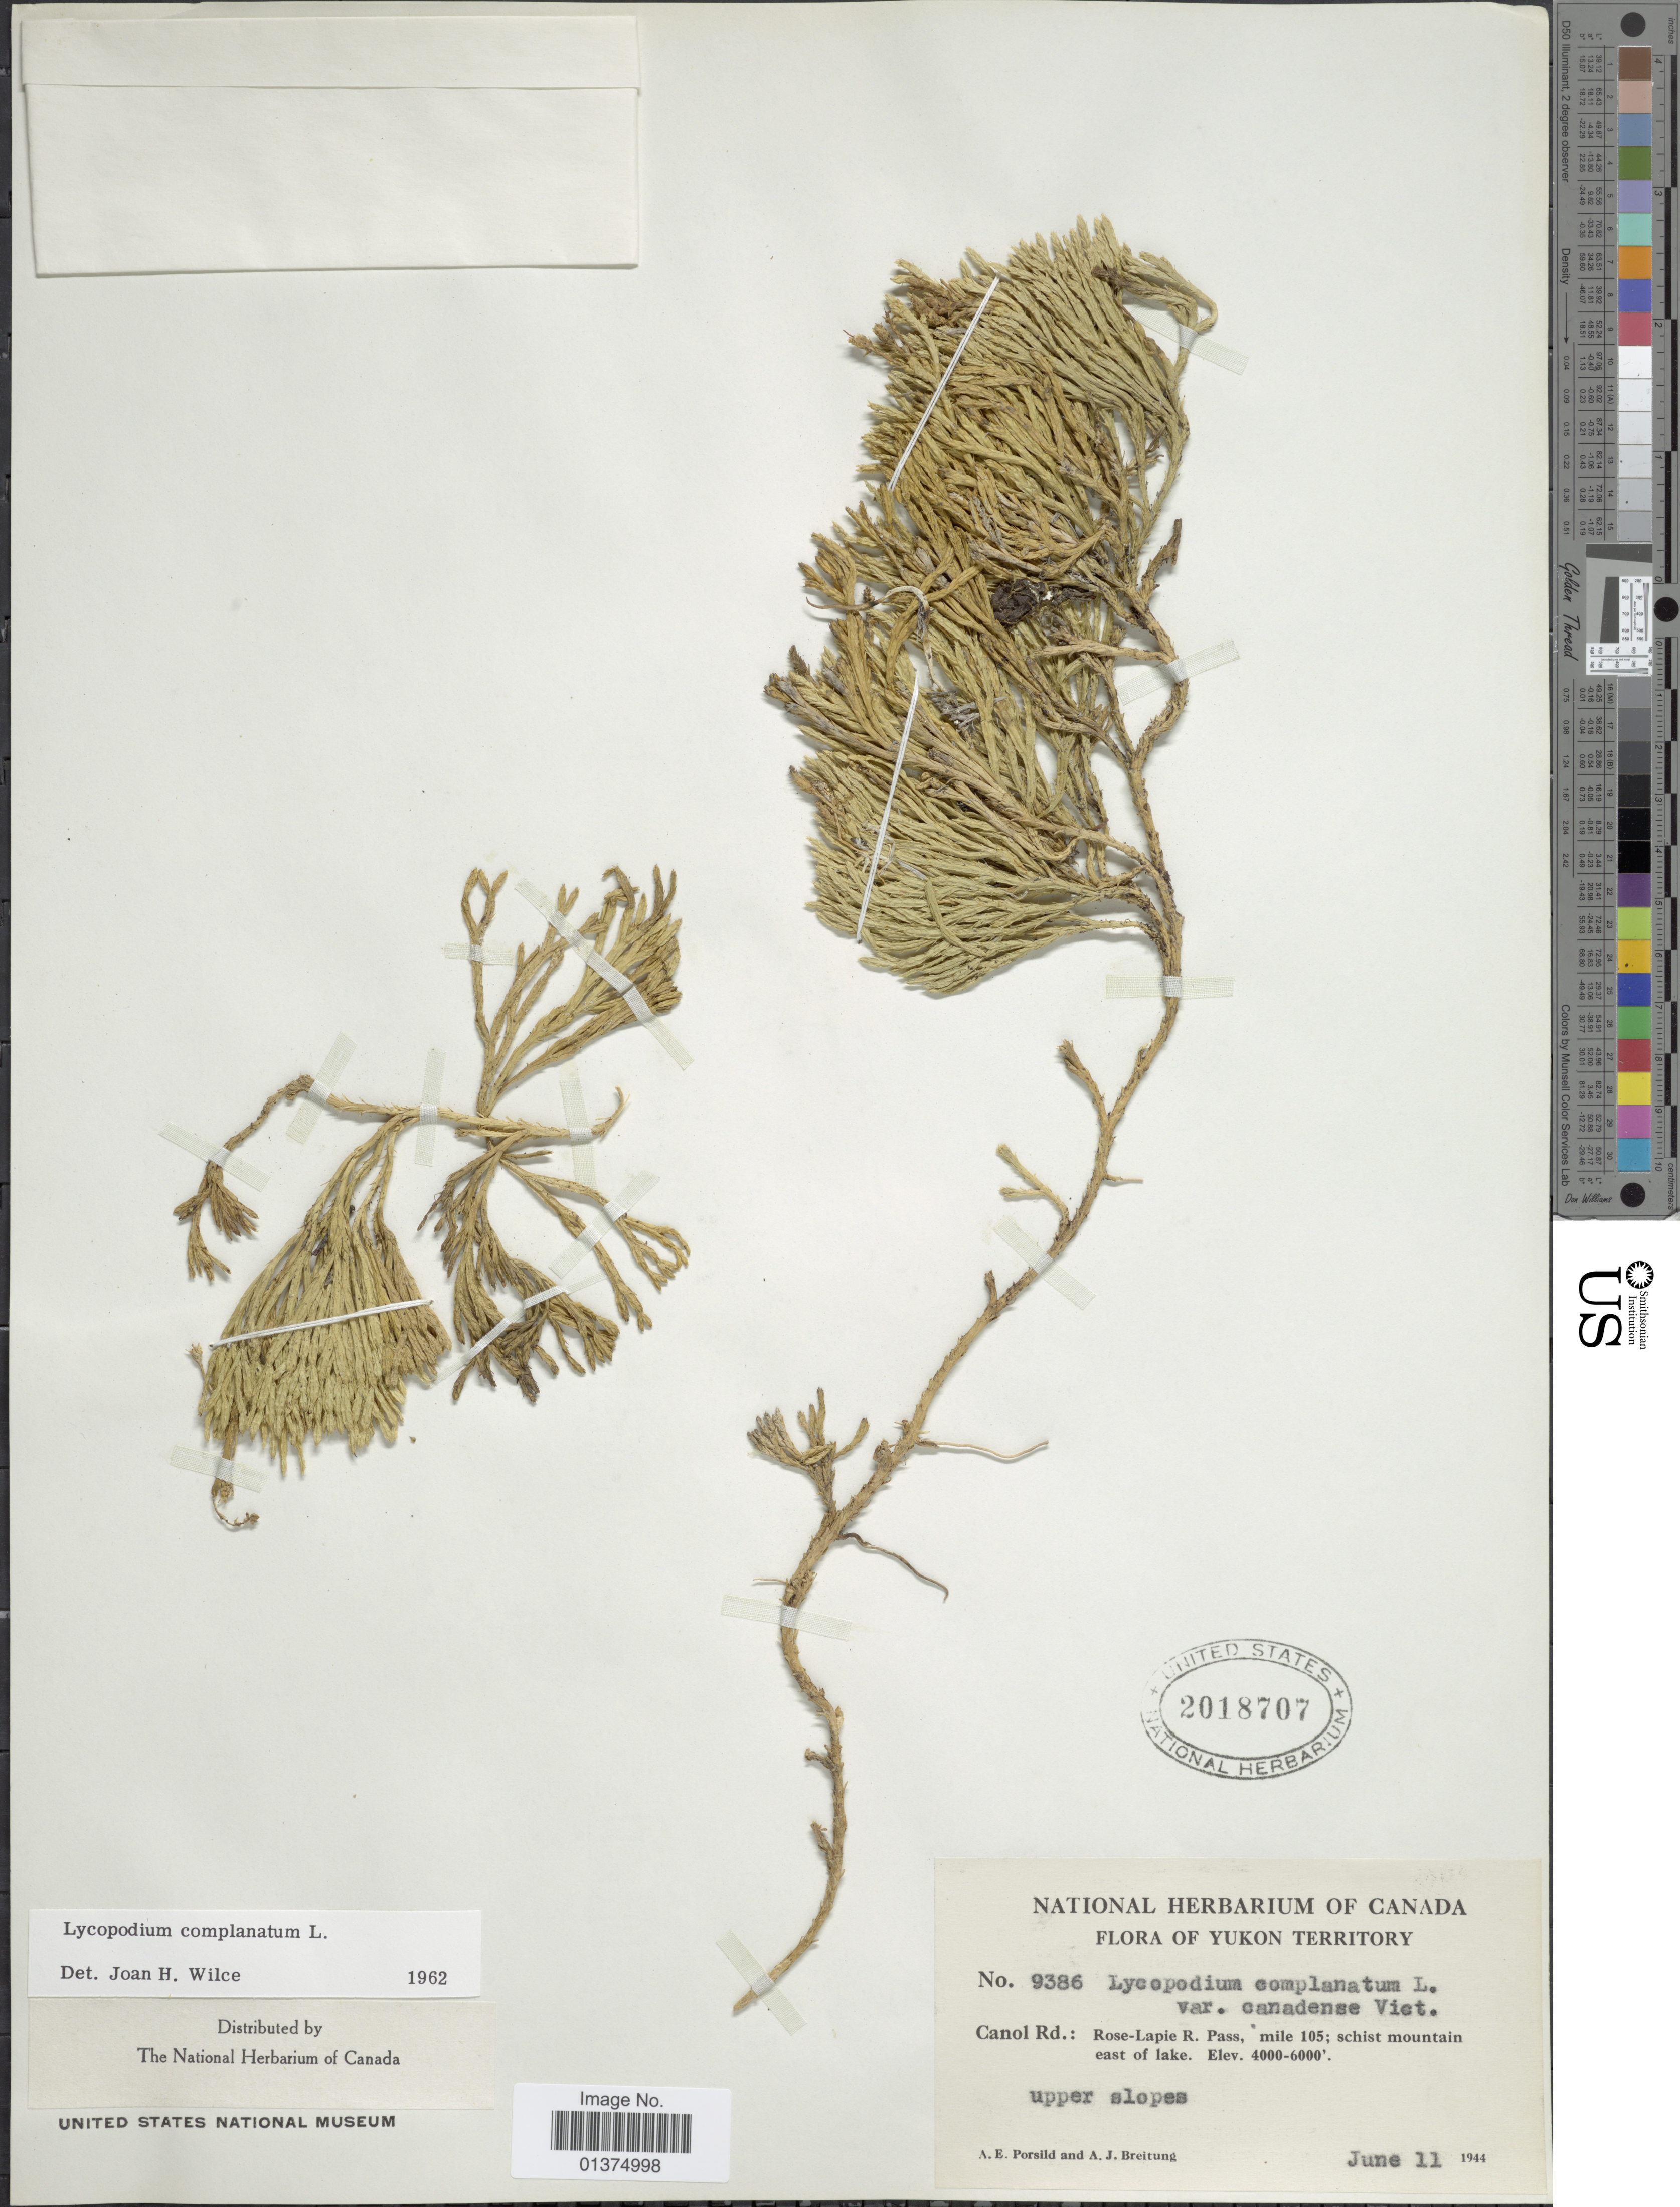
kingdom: Plantae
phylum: Tracheophyta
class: Lycopodiopsida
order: Lycopodiales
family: Lycopodiaceae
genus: Diphasiastrum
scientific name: Diphasiastrum complanatum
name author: (L.) Holub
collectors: A. E. Porsild & A. Breitung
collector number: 9386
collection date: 1944-06-11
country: Canada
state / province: Yukon Territory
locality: Canol Rd: Rose-lapie R.Pass, mile 105; schist mountain east of lake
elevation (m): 1219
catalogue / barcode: US 2018707